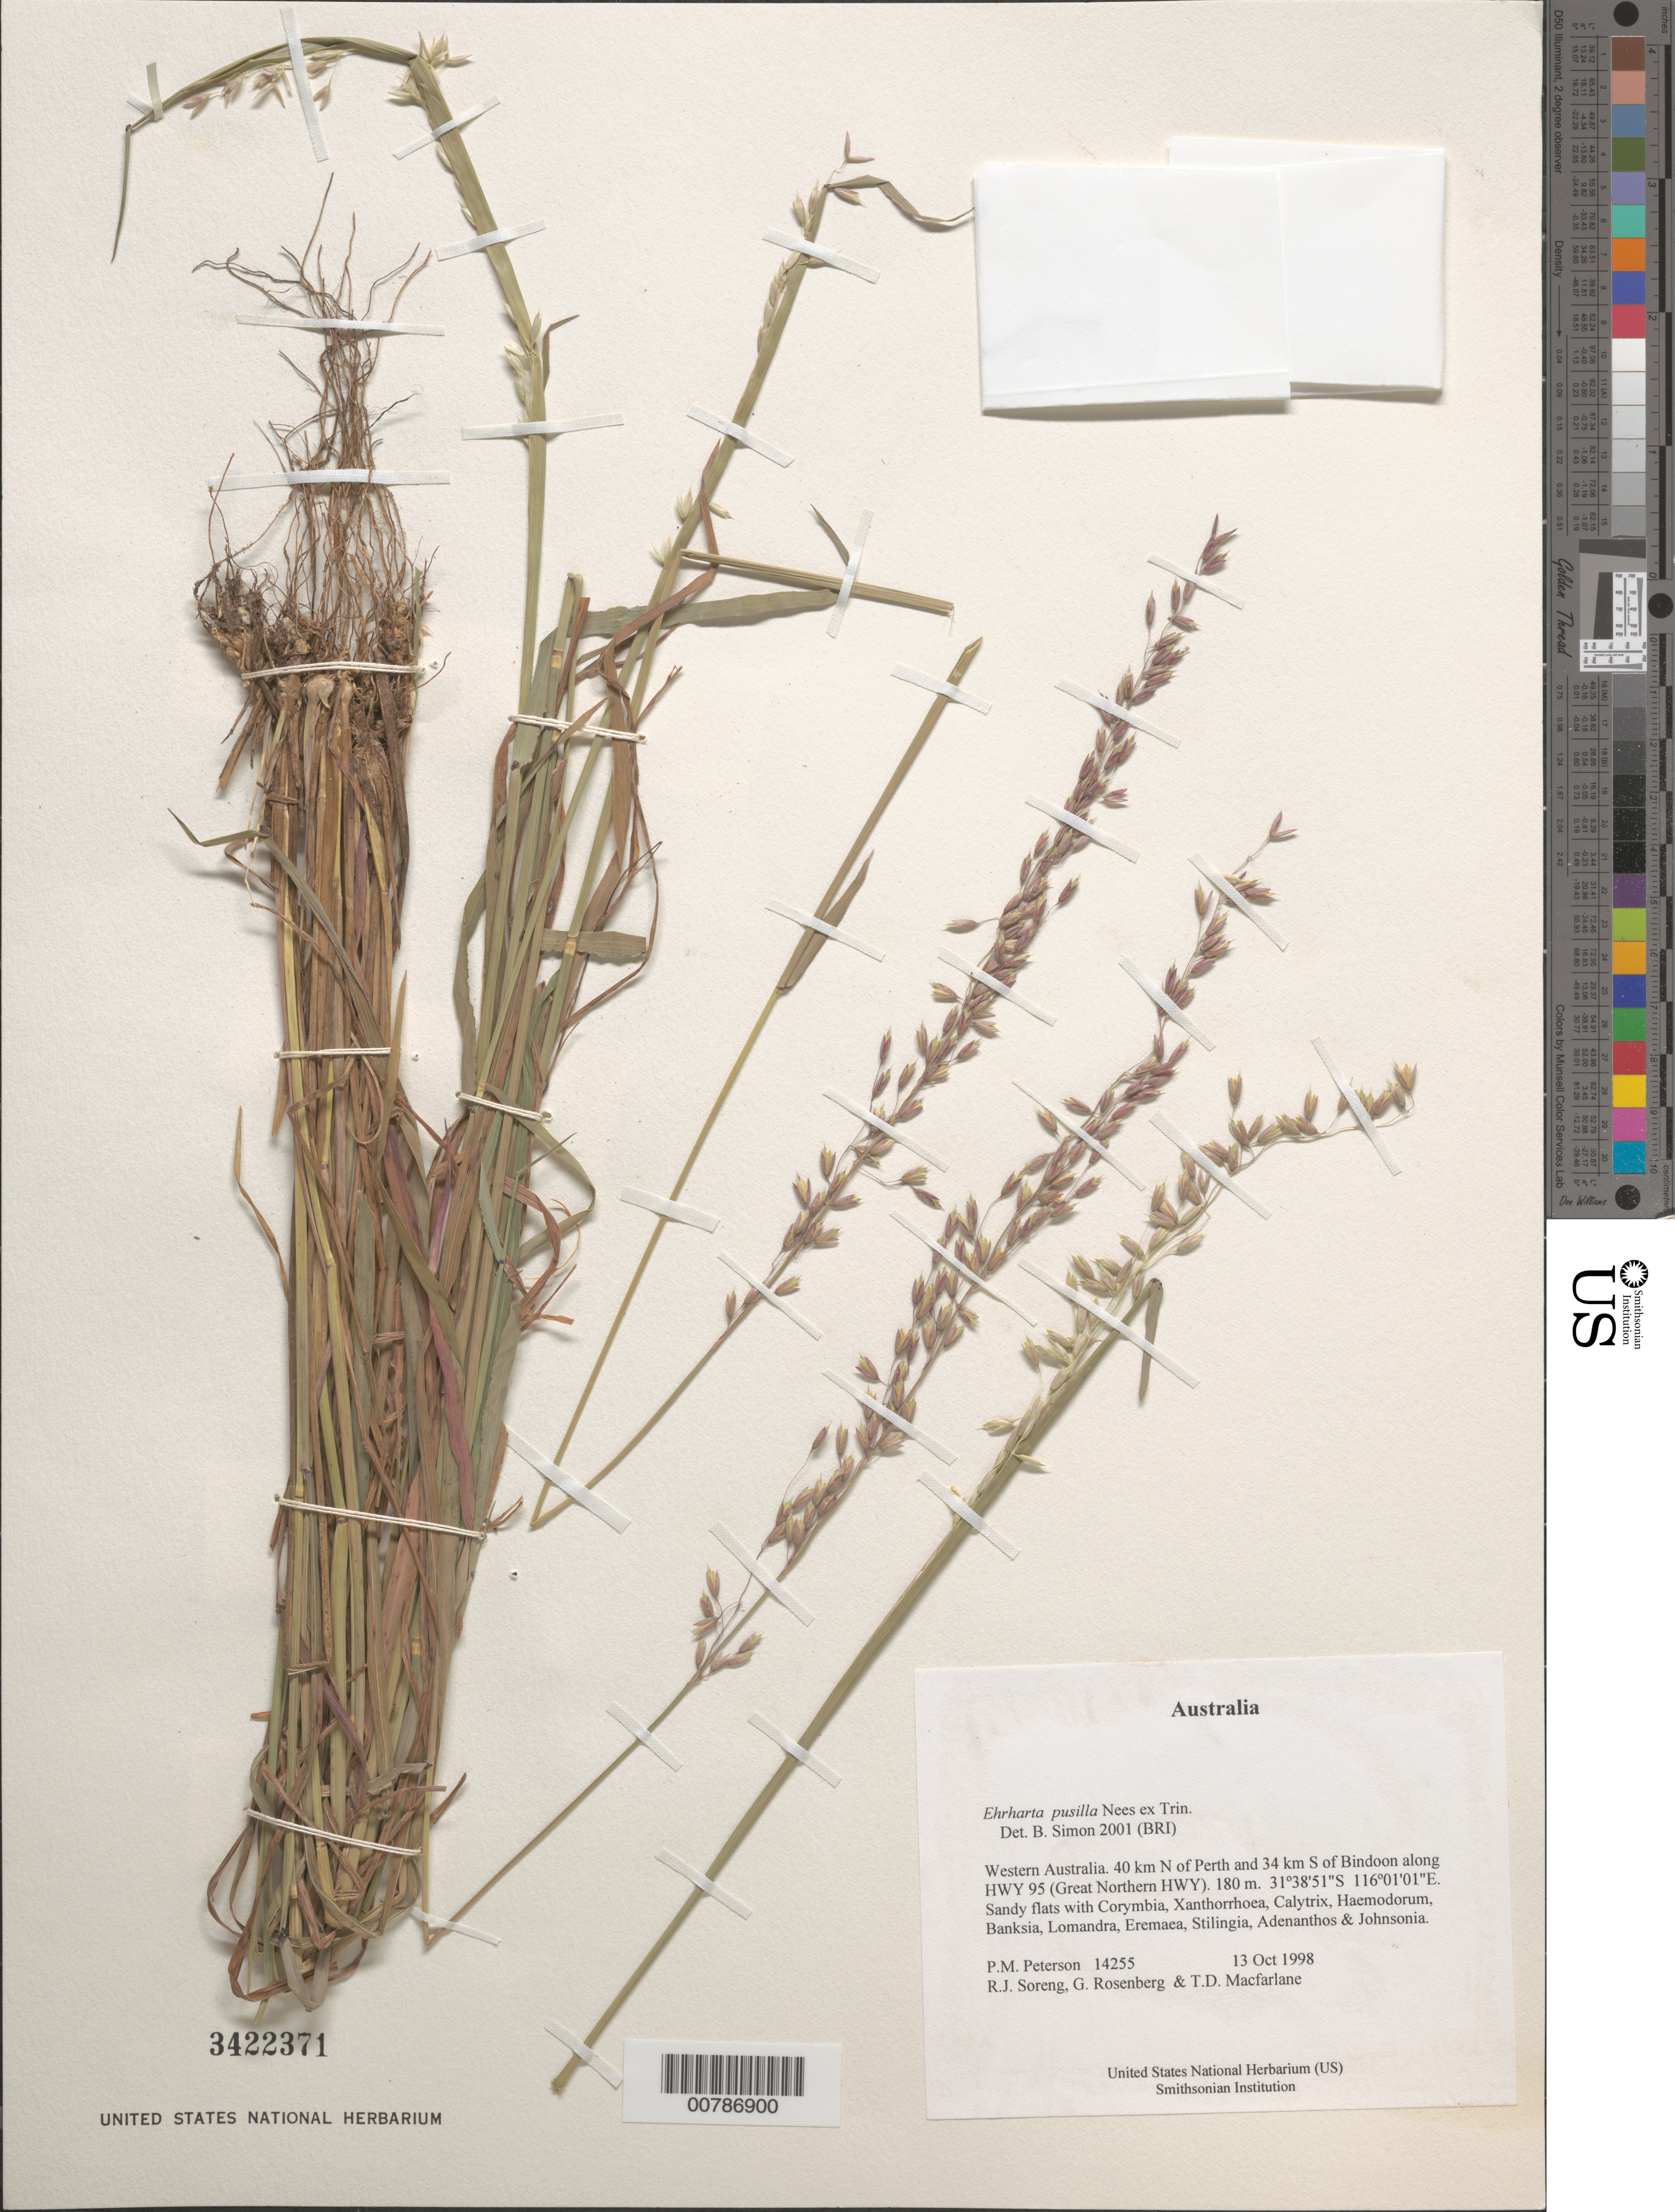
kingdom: Plantae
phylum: Tracheophyta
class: Liliopsida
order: Poales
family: Poaceae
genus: Ehrharta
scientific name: Ehrharta pusilla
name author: Nees ex Trin.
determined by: Poaceae Reorganization Project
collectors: P. M. Peterson, R. J. Soreng, G. Rosenberg & T. Macfarlane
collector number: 14255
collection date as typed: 13 Oct 1998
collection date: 1998-10-13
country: Australia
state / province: Western Australia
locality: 40 km N of Perth and 34 km S of Bindoon along HWY 95 (Great Northern HWY).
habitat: Sandy flats with Corymbia, Xanthorrhoea, Calytrix, Haemodorum, Banksia, Lomandra, Eremaea, Stilingia, Adenanthos & Johnsonia.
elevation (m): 180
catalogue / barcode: US 3422371